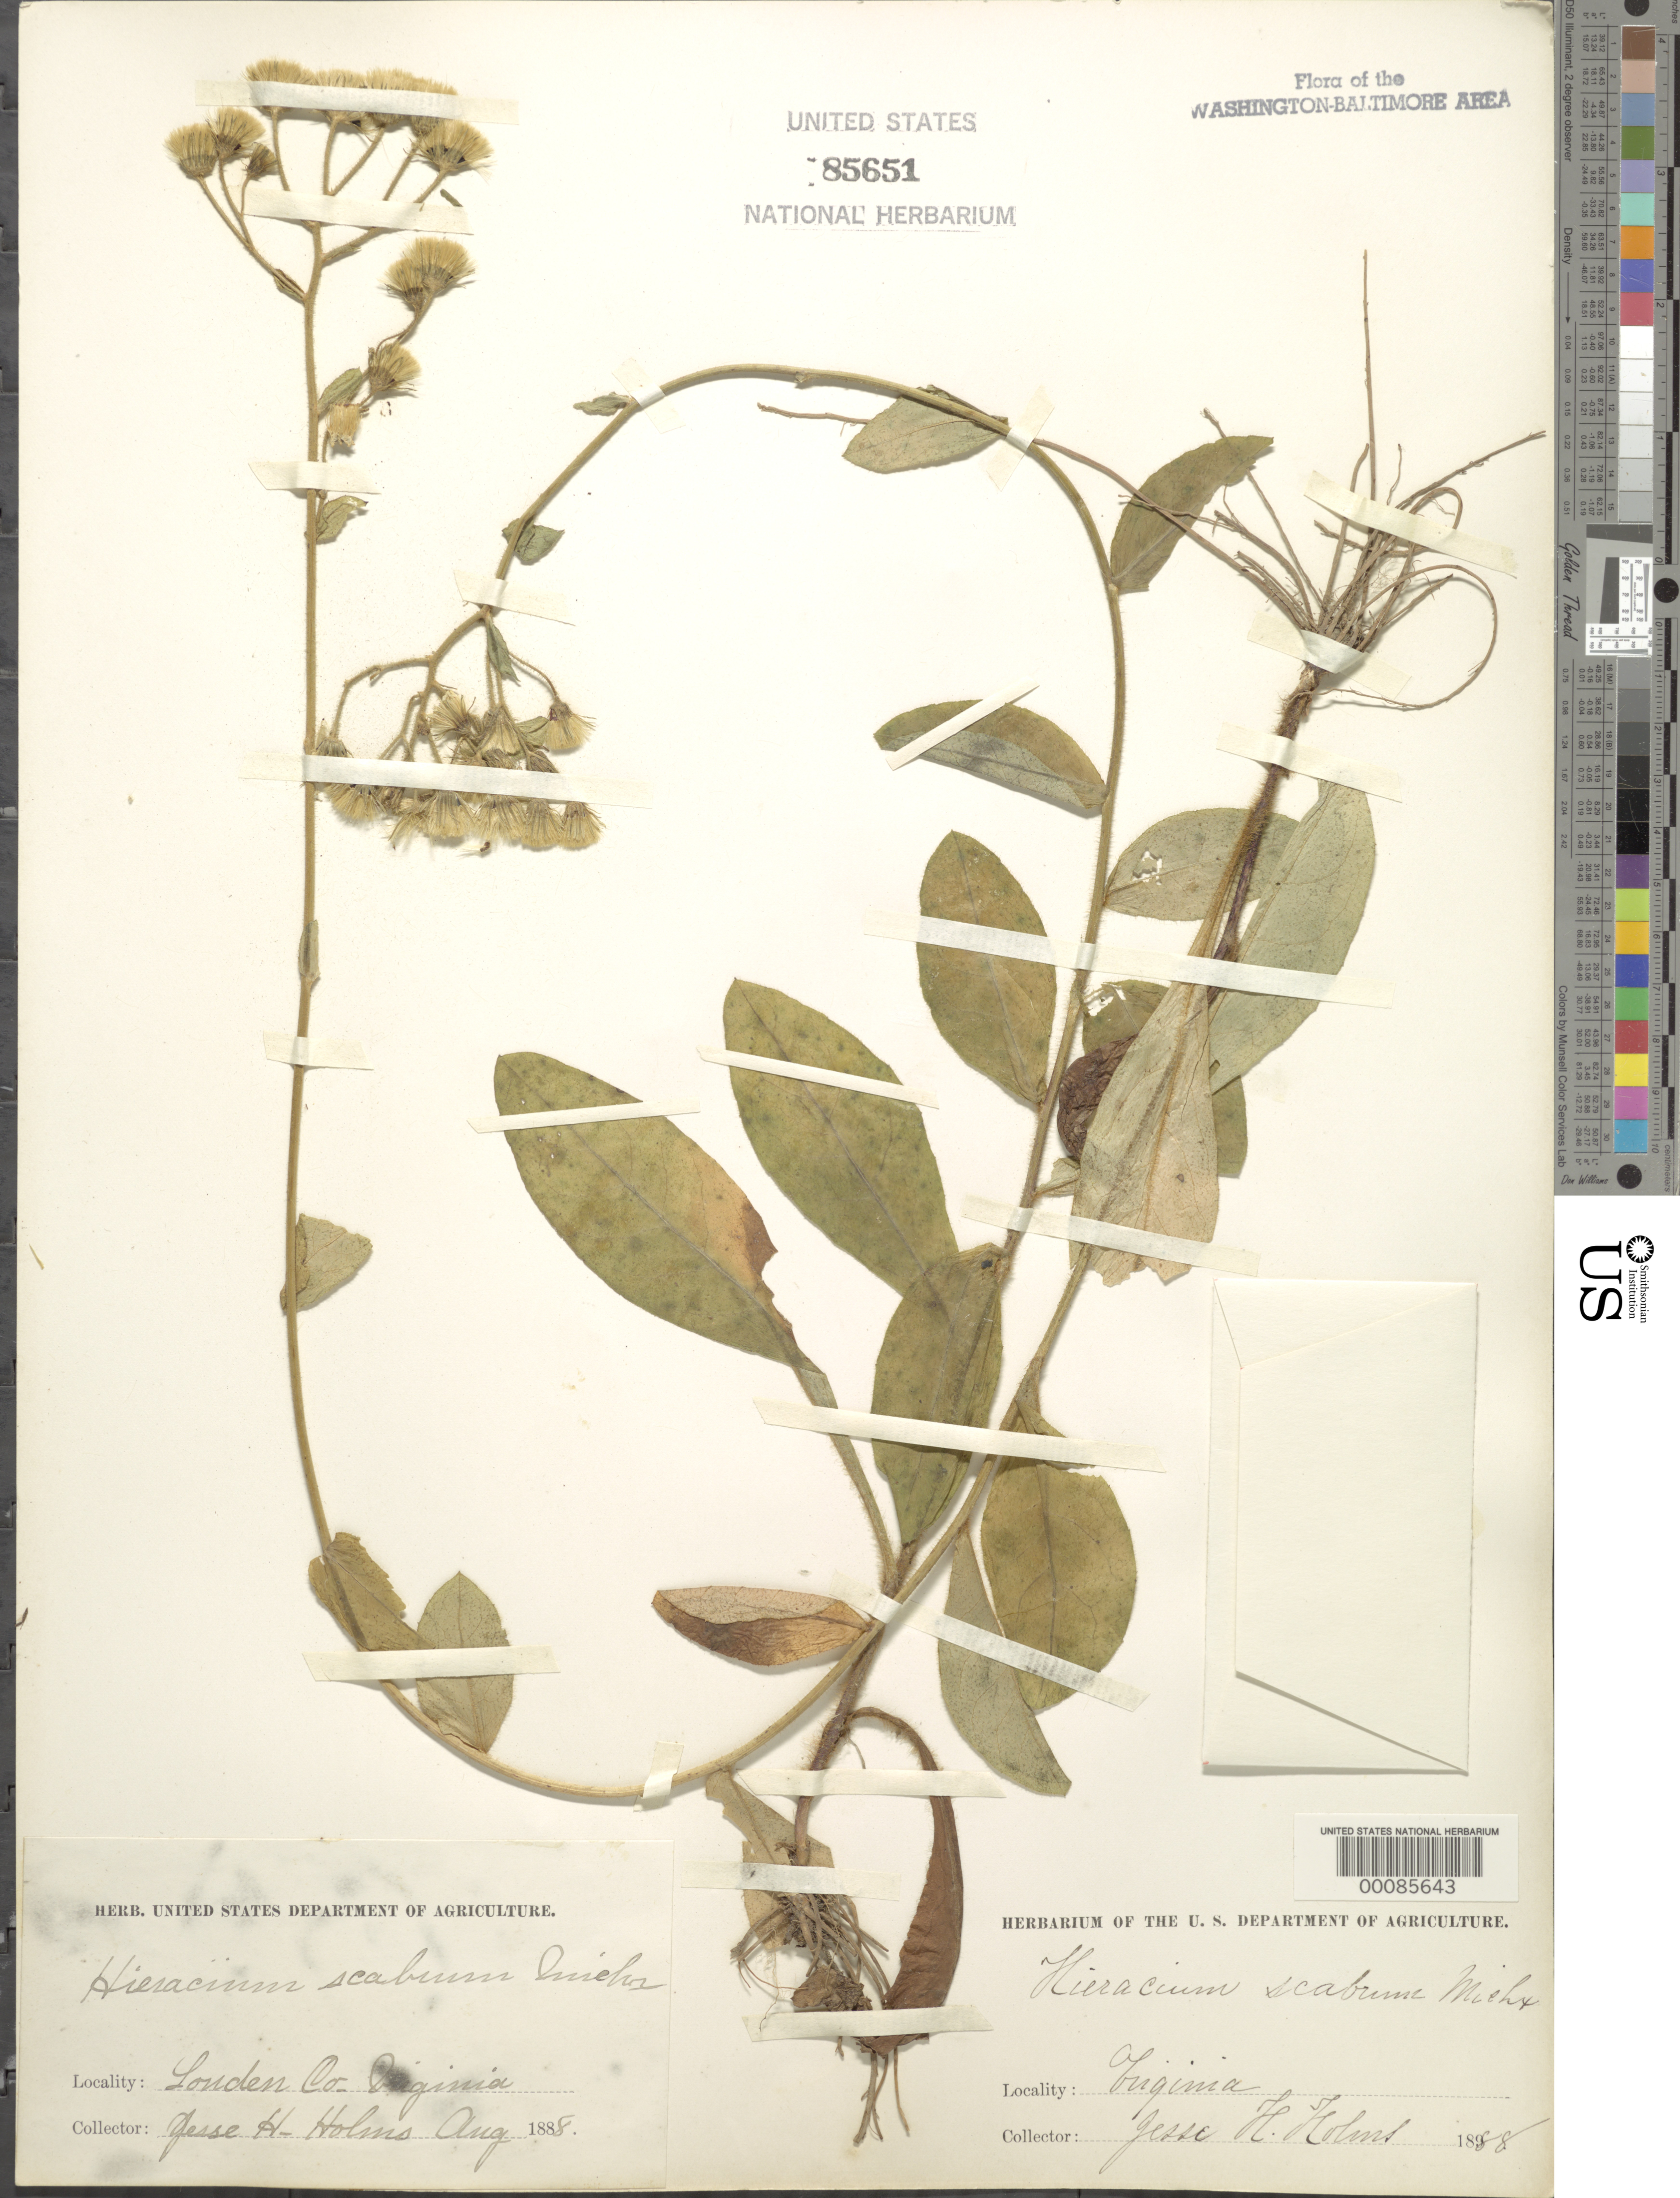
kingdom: Plantae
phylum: Tracheophyta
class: Magnoliopsida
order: Asterales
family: Asteraceae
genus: Pilosella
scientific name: Pilosella verruculata subsp. verruculata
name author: (Link) Soják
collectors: J. Holmes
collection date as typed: Aug 1888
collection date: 1888-08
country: United States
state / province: Virginia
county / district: Loudoun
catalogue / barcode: US 85651